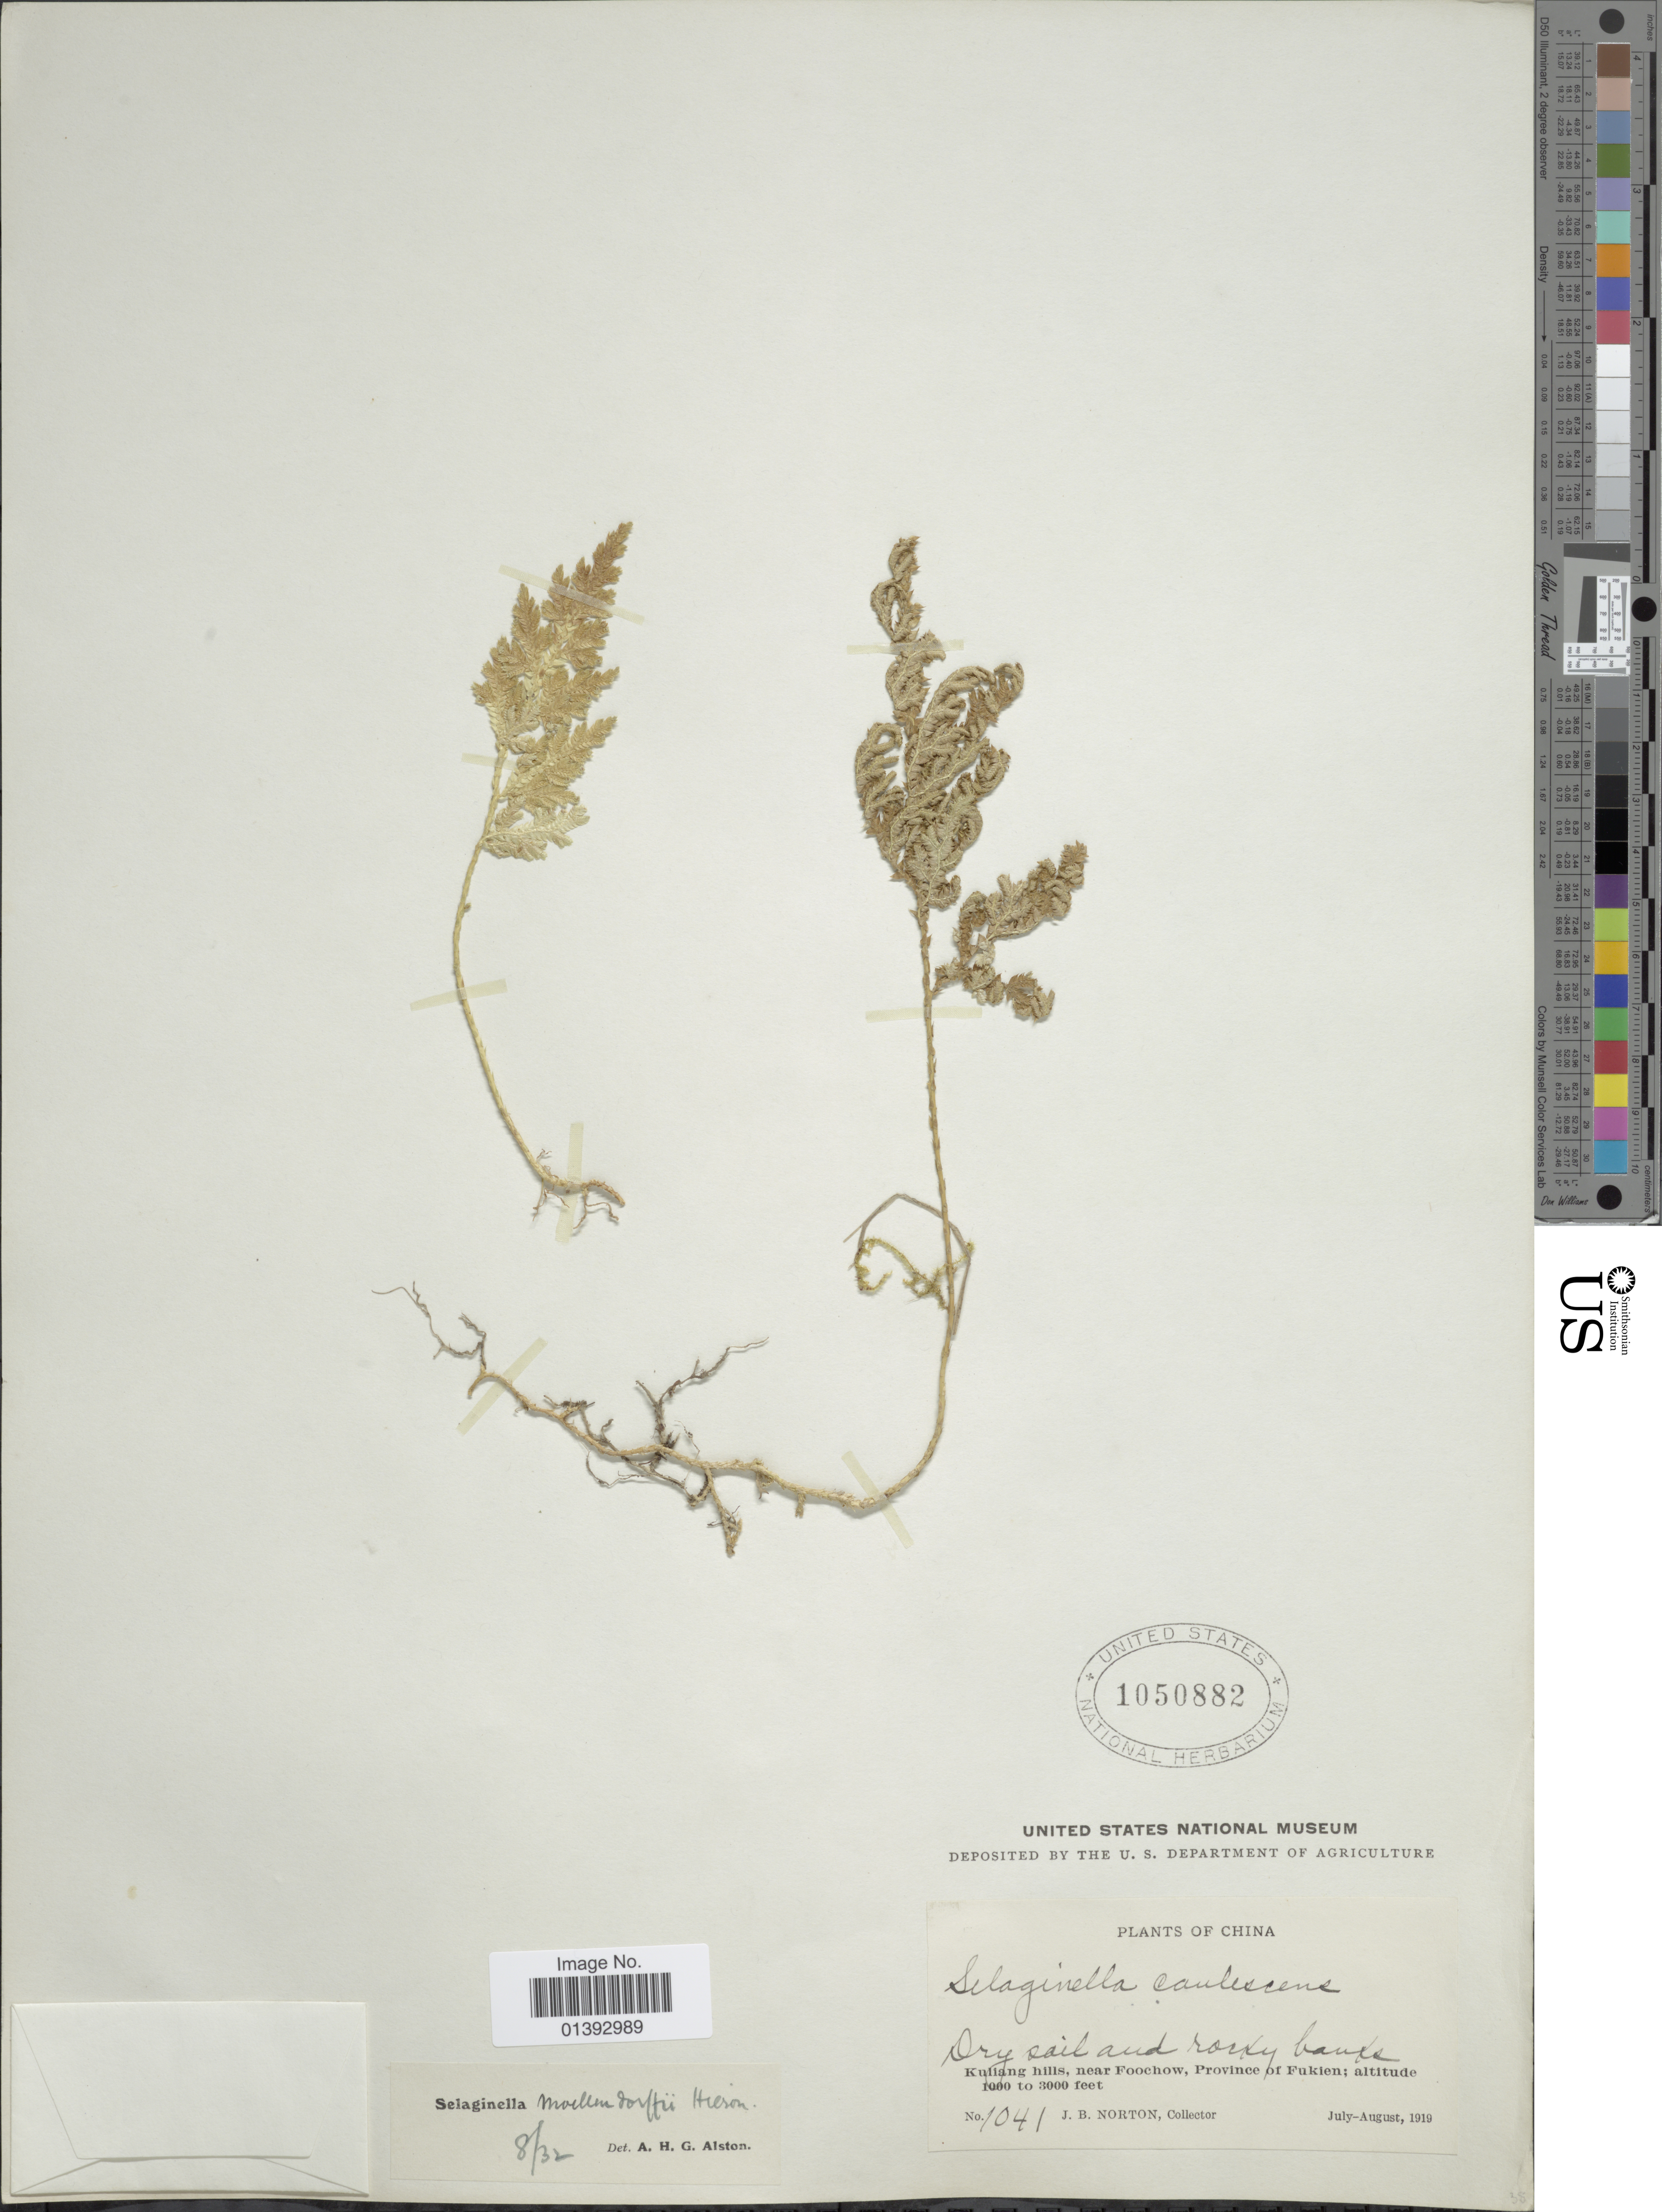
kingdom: Plantae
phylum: Tracheophyta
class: Lycopodiopsida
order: Selaginellales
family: Selaginellaceae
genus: Selaginella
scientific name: Selaginella moellendorffii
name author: Hieron.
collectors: J. B. Norton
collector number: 1041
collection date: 1919-07/1919-08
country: China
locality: Kuliang hills, near Foochow, Province of Fukien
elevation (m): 305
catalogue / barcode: US 1050882